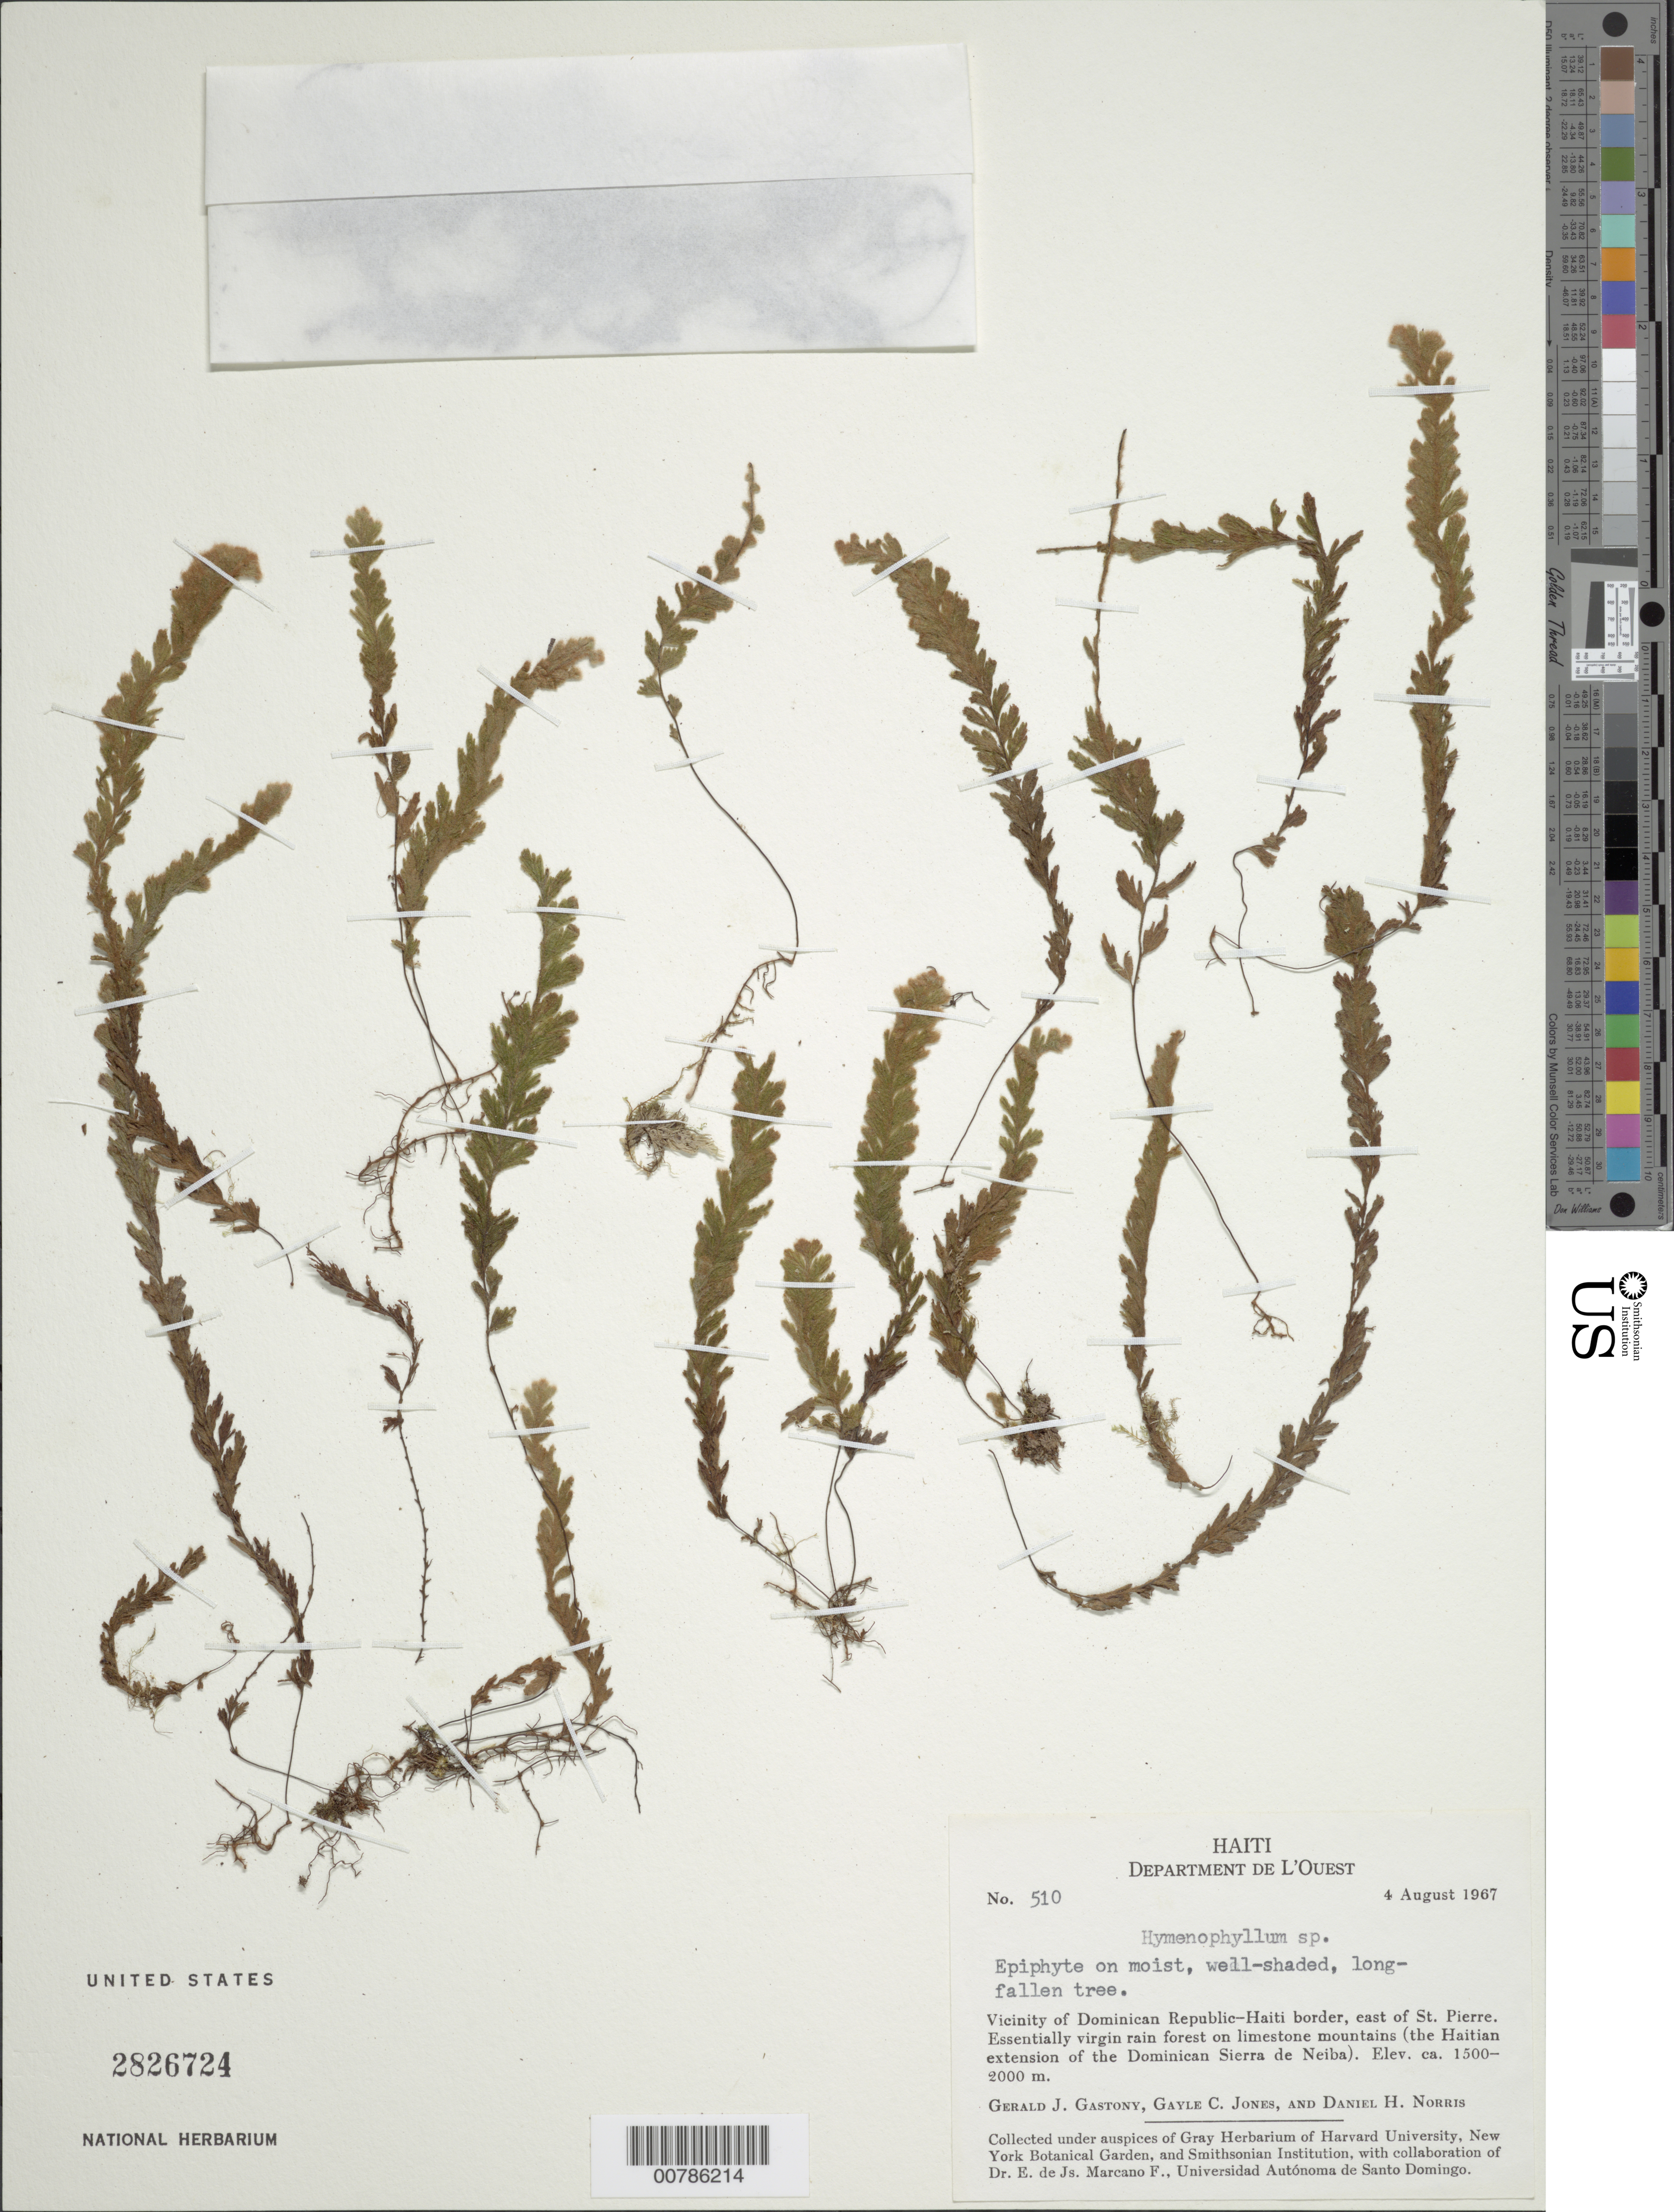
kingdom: Plantae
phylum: Tracheophyta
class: Polypodiopsida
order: Hymenophyllales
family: Hymenophyllaceae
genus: Hymenophyllum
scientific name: Hymenophyllum sp.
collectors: G. Gastony, G. C. Jones & D. H. Norris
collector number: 510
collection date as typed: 04 Aug 1947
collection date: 1947-08-04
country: Haiti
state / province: Ouest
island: Hispaniola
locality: St. Pierre, E of; vicinity of Dominican Republic-Haiti border; Haitian extension of Dominican Sierra de Neiba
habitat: Essentially virgin rain forest on limestone mountains; on moist, well-shaded long-fallen tree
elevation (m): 1500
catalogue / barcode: US 2826724